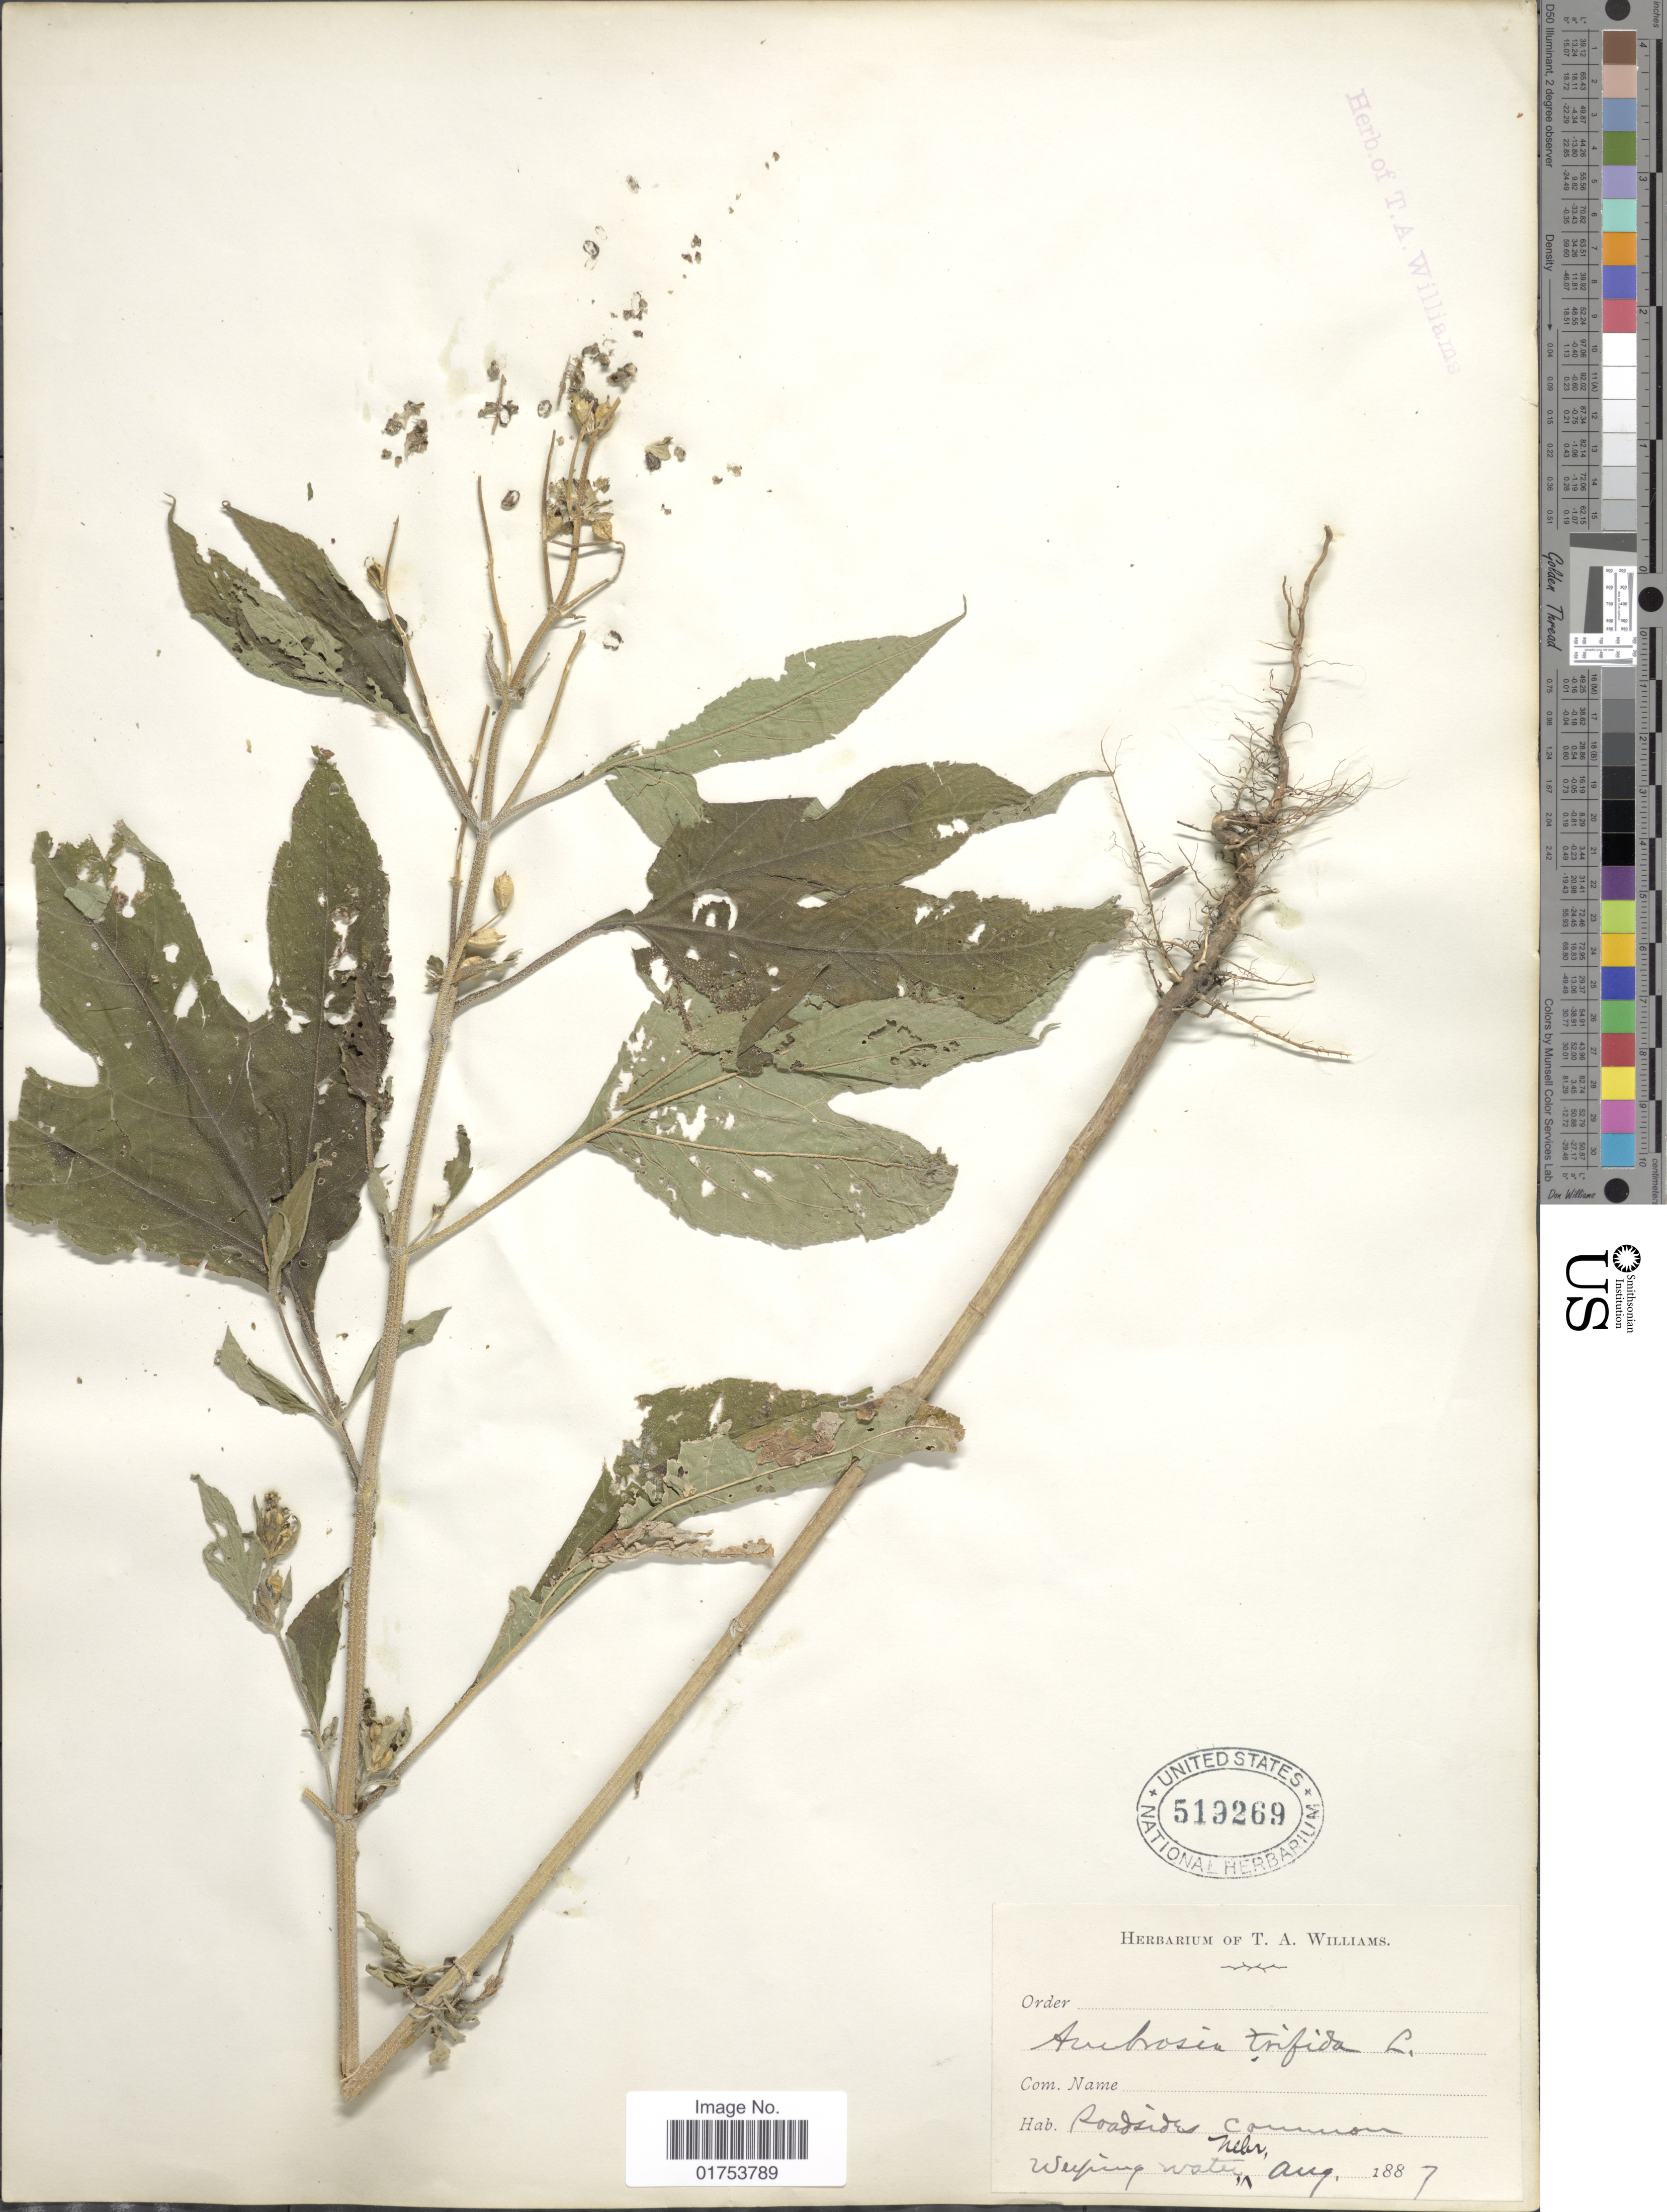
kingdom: Plantae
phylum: Tracheophyta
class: Magnoliopsida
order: Asterales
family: Asteraceae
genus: Ambrosia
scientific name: Ambrosia trifida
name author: L.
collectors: ex herb. Thos. A. Williams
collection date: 1887-08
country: United States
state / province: Nebraska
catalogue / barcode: US 519269